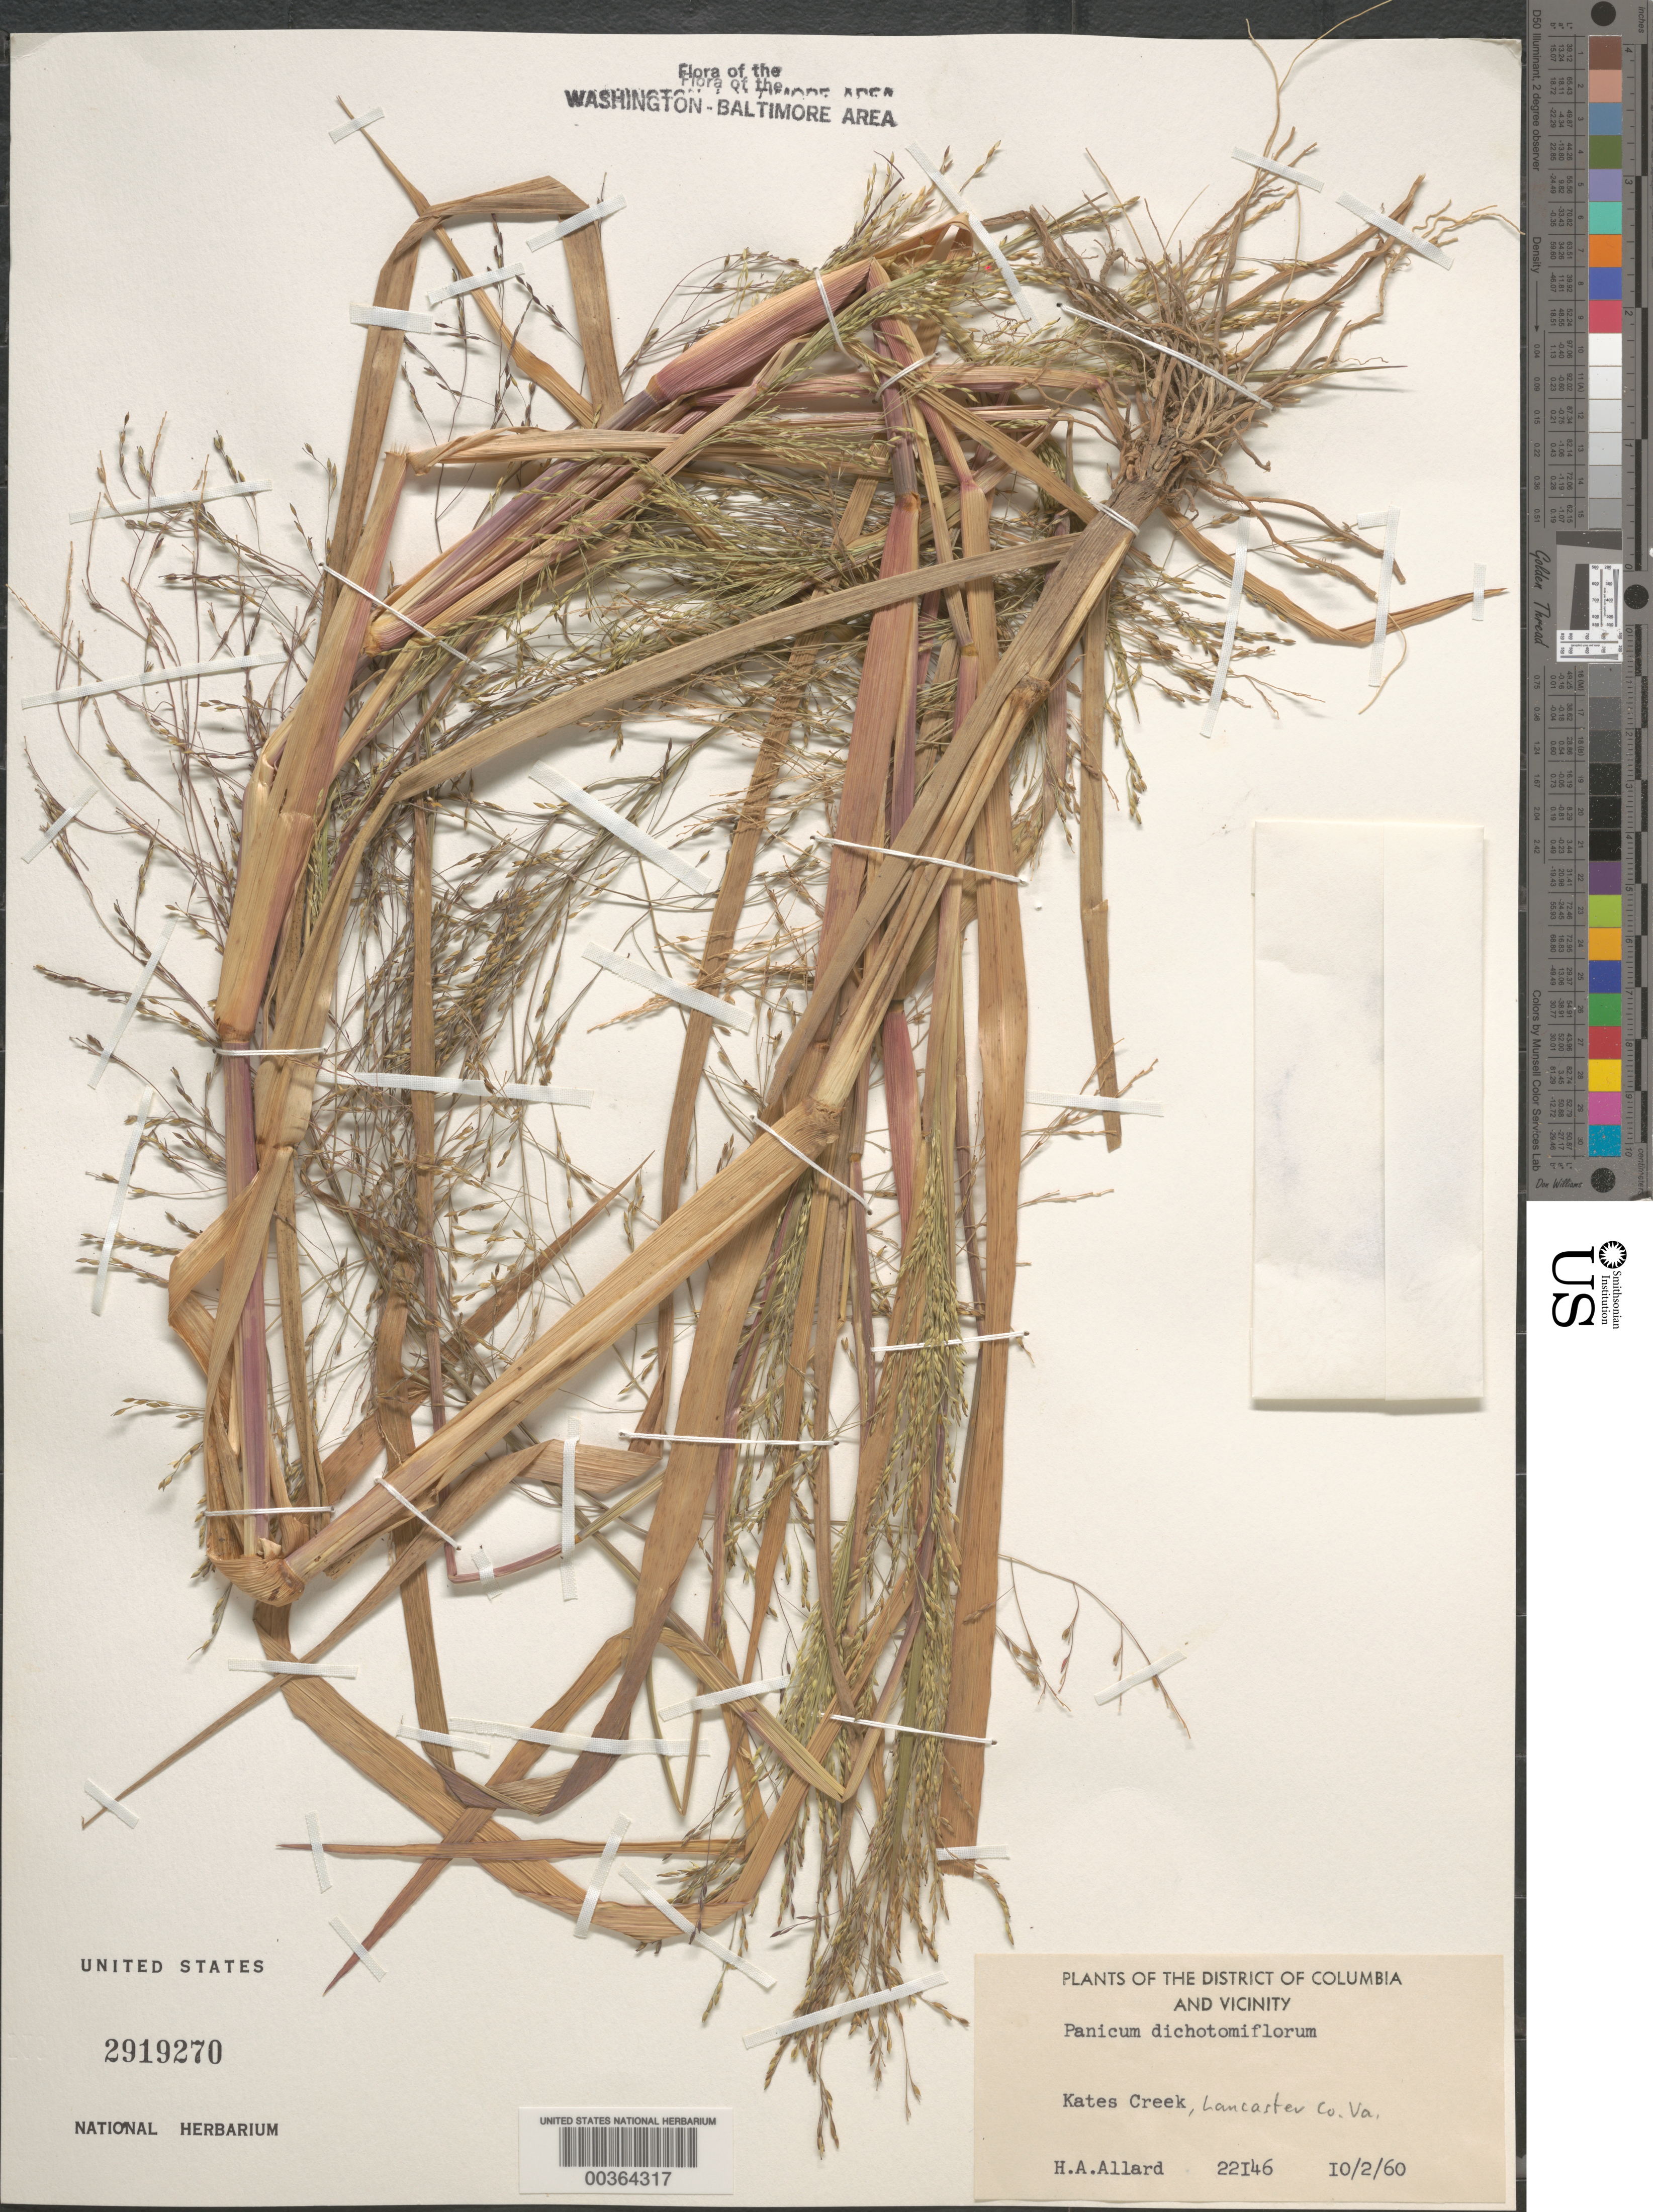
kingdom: Plantae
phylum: Tracheophyta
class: Liliopsida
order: Poales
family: Poaceae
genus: Panicum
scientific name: Panicum dichotomiflorum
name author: Michx.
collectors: H. A. Allard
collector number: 22146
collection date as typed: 10 Feb 1960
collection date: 1960-02-10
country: United States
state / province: Virginia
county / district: Lancaster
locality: Kates Creek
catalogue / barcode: US 2919270